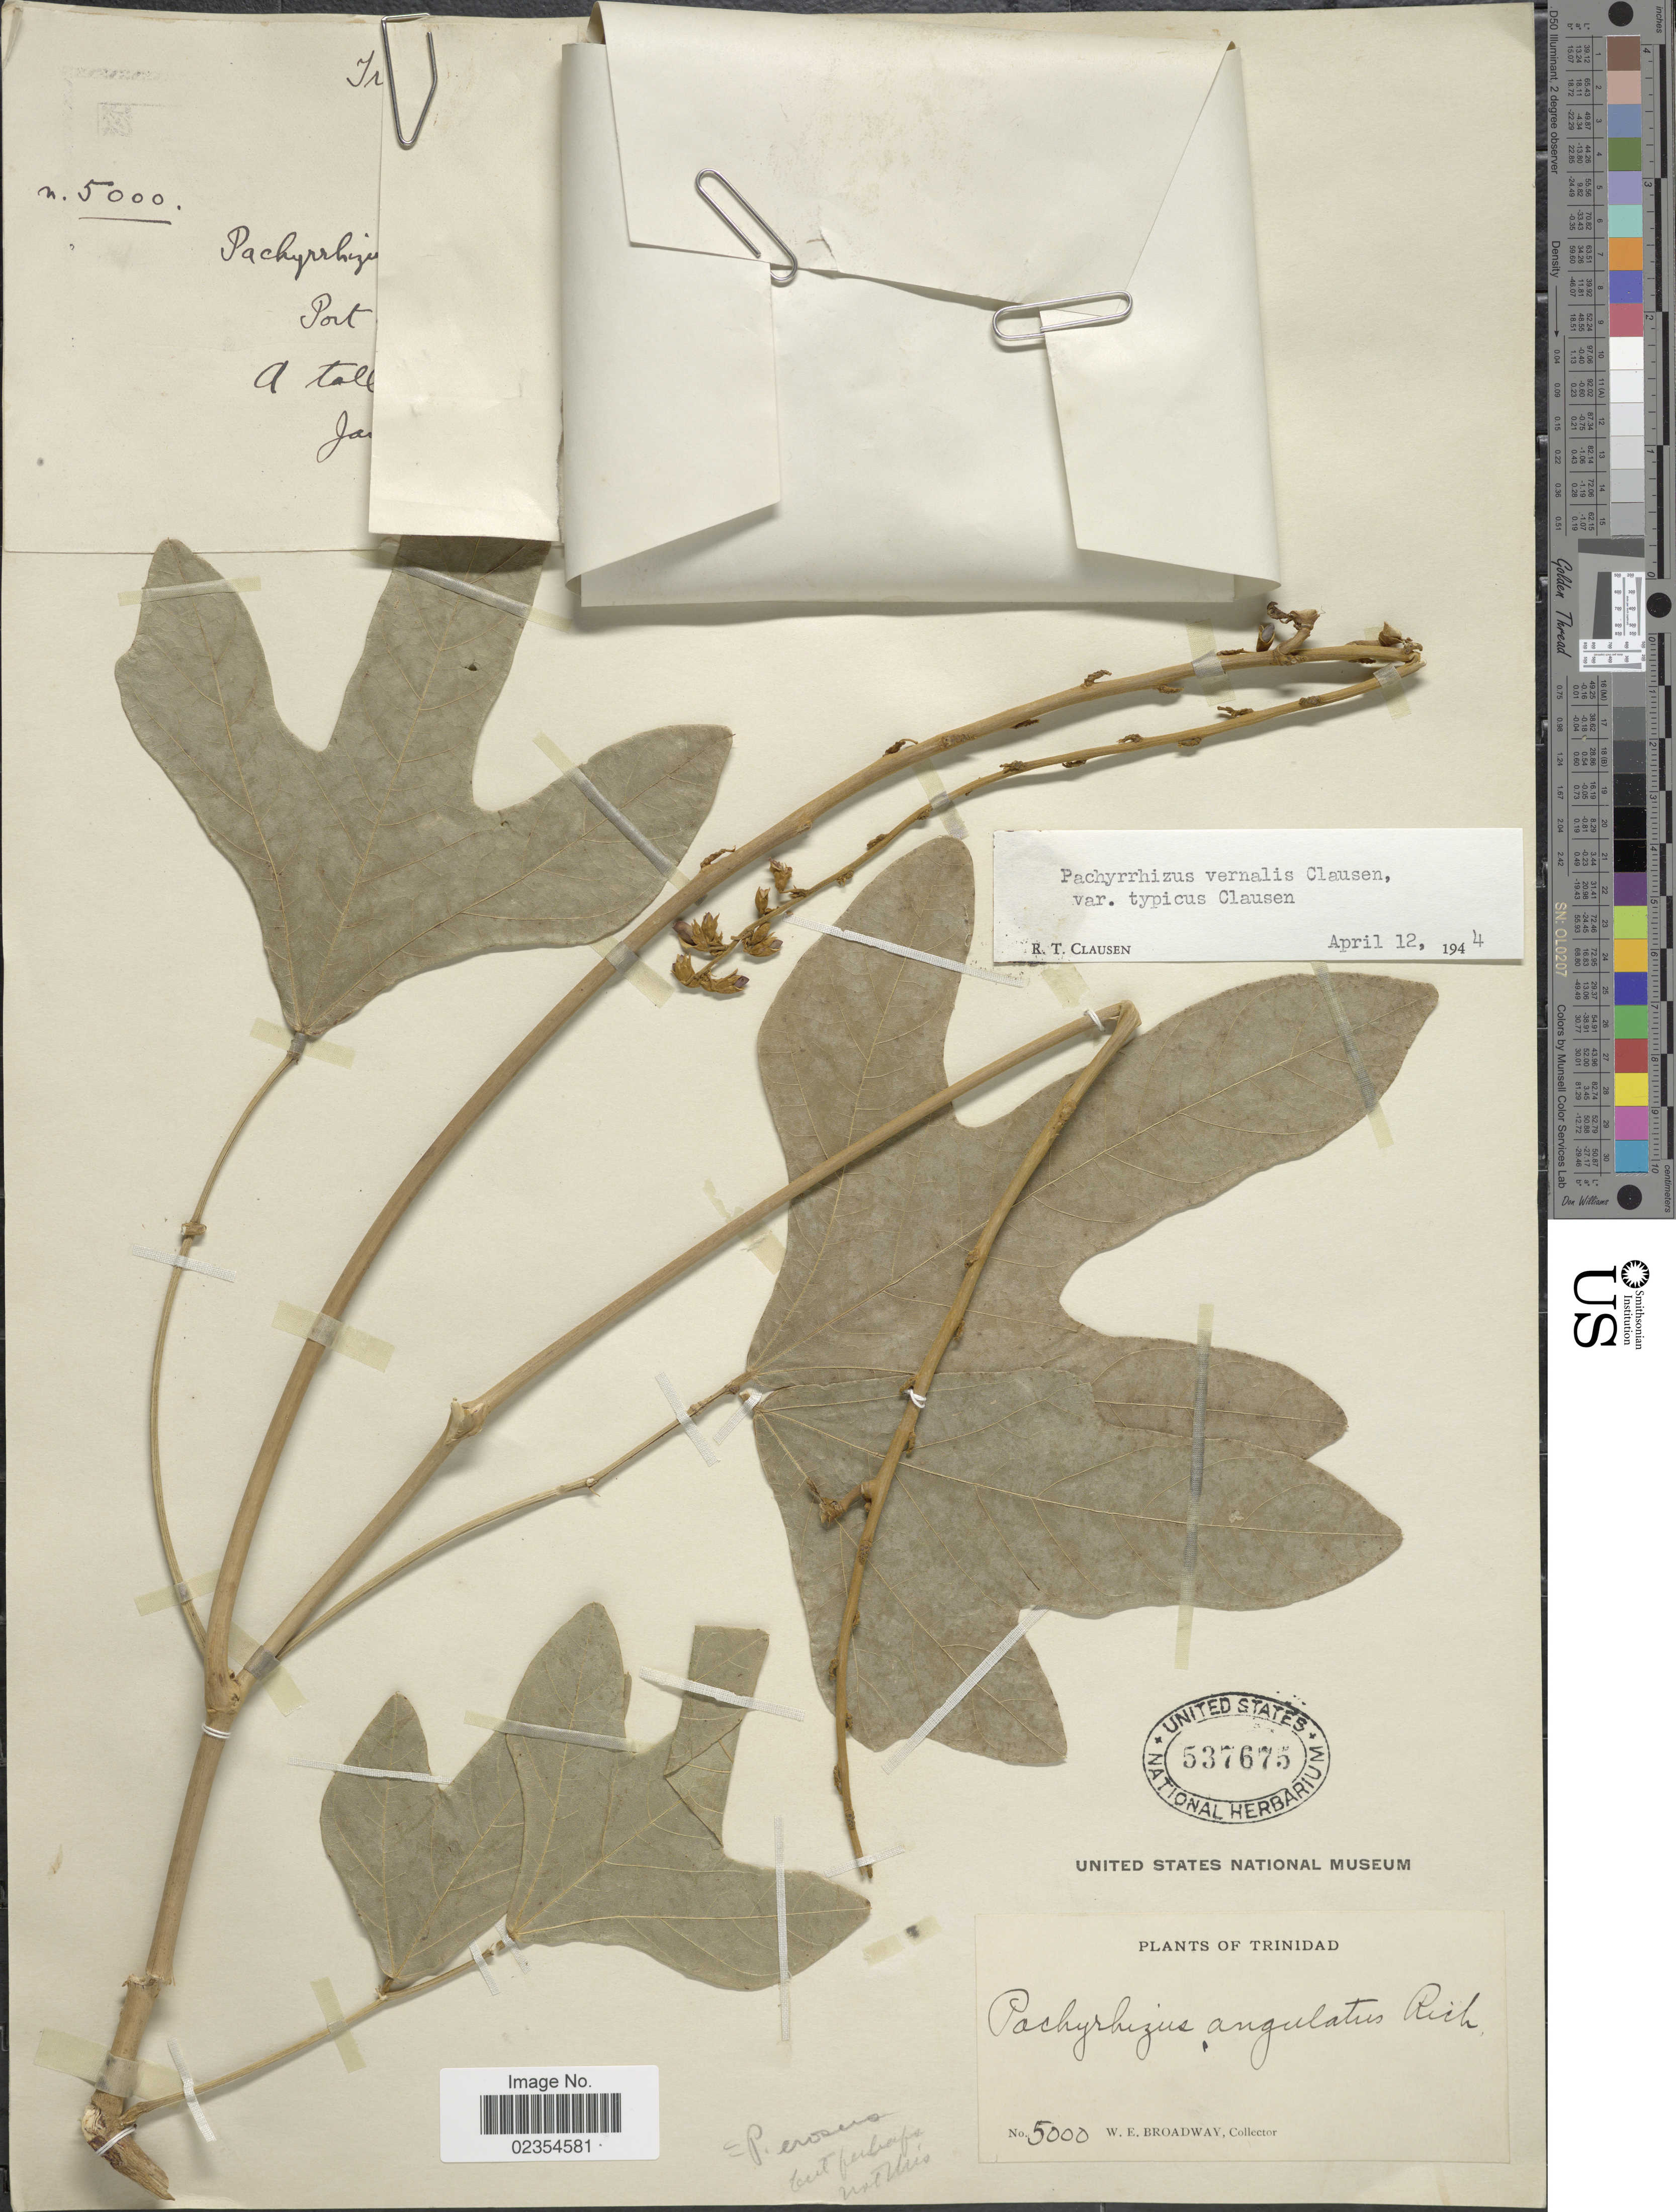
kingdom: Plantae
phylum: Tracheophyta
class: Magnoliopsida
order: Fabales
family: Fabaceae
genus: Pachyrhizus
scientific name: Pachyrhizus vernalis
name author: R.T. Clausen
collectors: W. E. Broadway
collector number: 5000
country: Trinidad and Tobago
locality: Trinidad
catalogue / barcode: US 537675